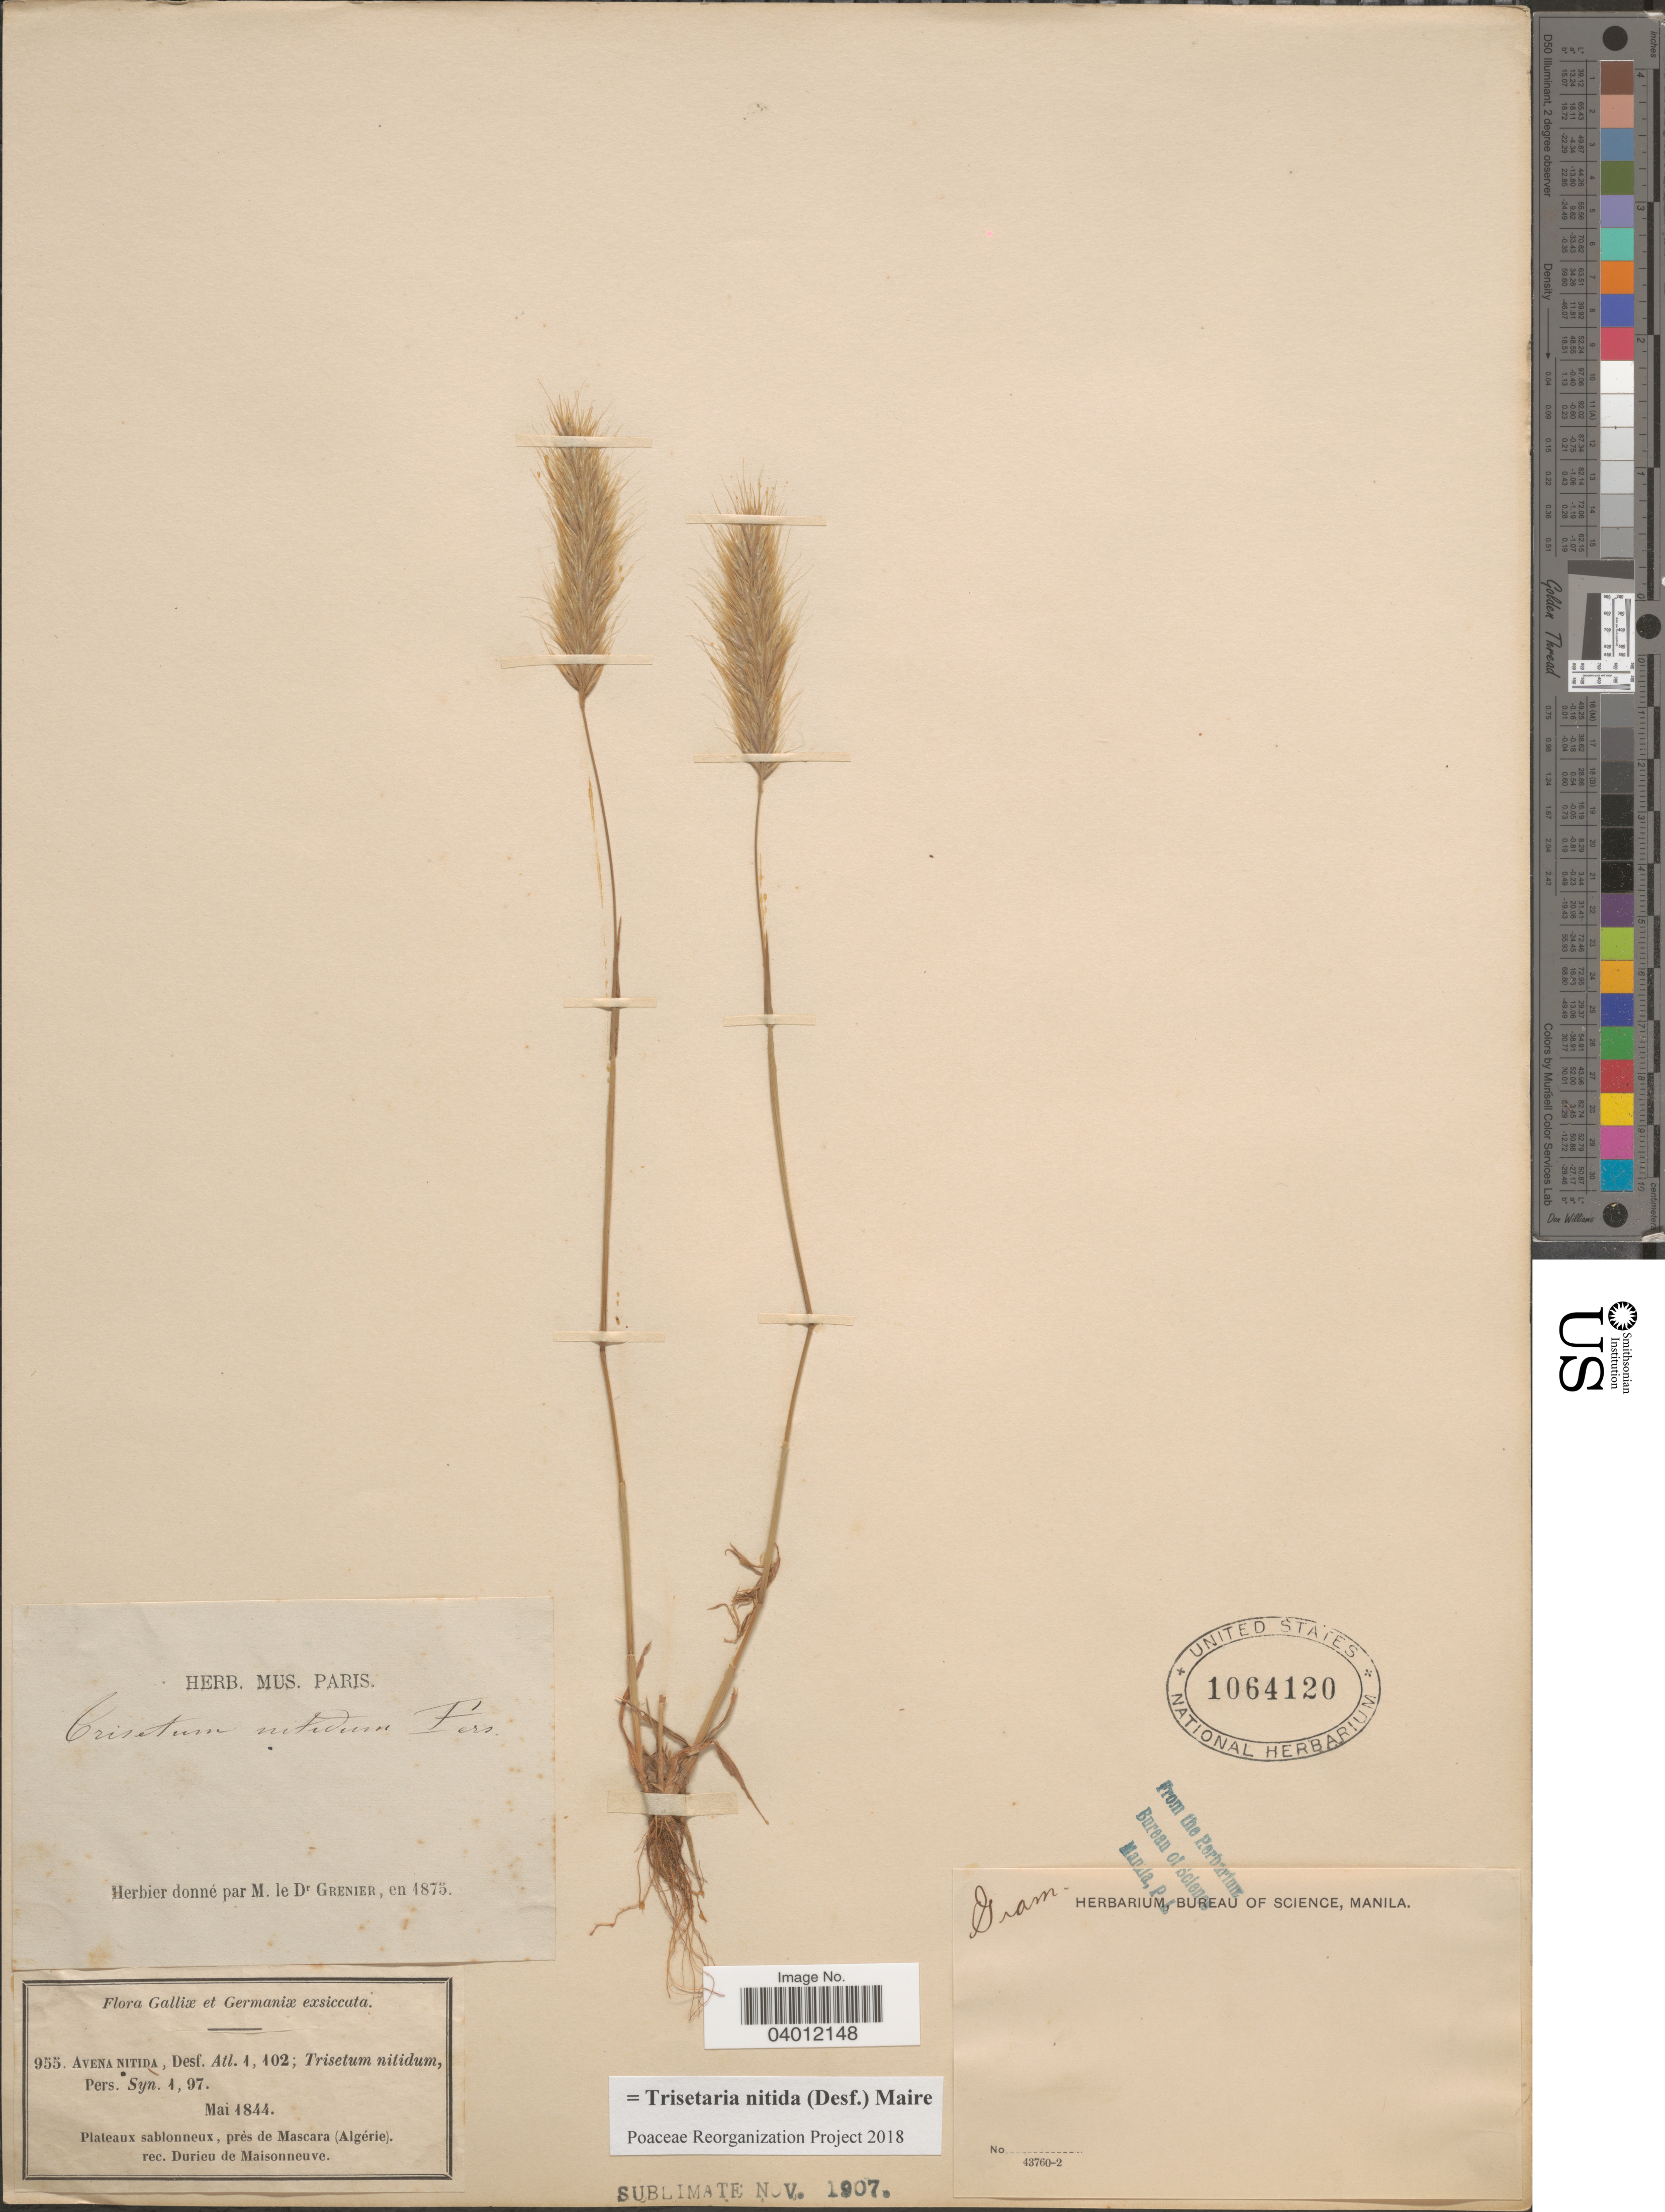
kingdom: Plantae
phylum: Tracheophyta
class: Liliopsida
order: Poales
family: Poaceae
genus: Trisetaria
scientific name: Trisetaria nitida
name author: (Desf.) Maire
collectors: M. C. Durieu de Maisonneuve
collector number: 955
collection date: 1844-05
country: Algeria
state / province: Muaskar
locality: Plateaux sablonneux, près de Mascara.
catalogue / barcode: US 1064120